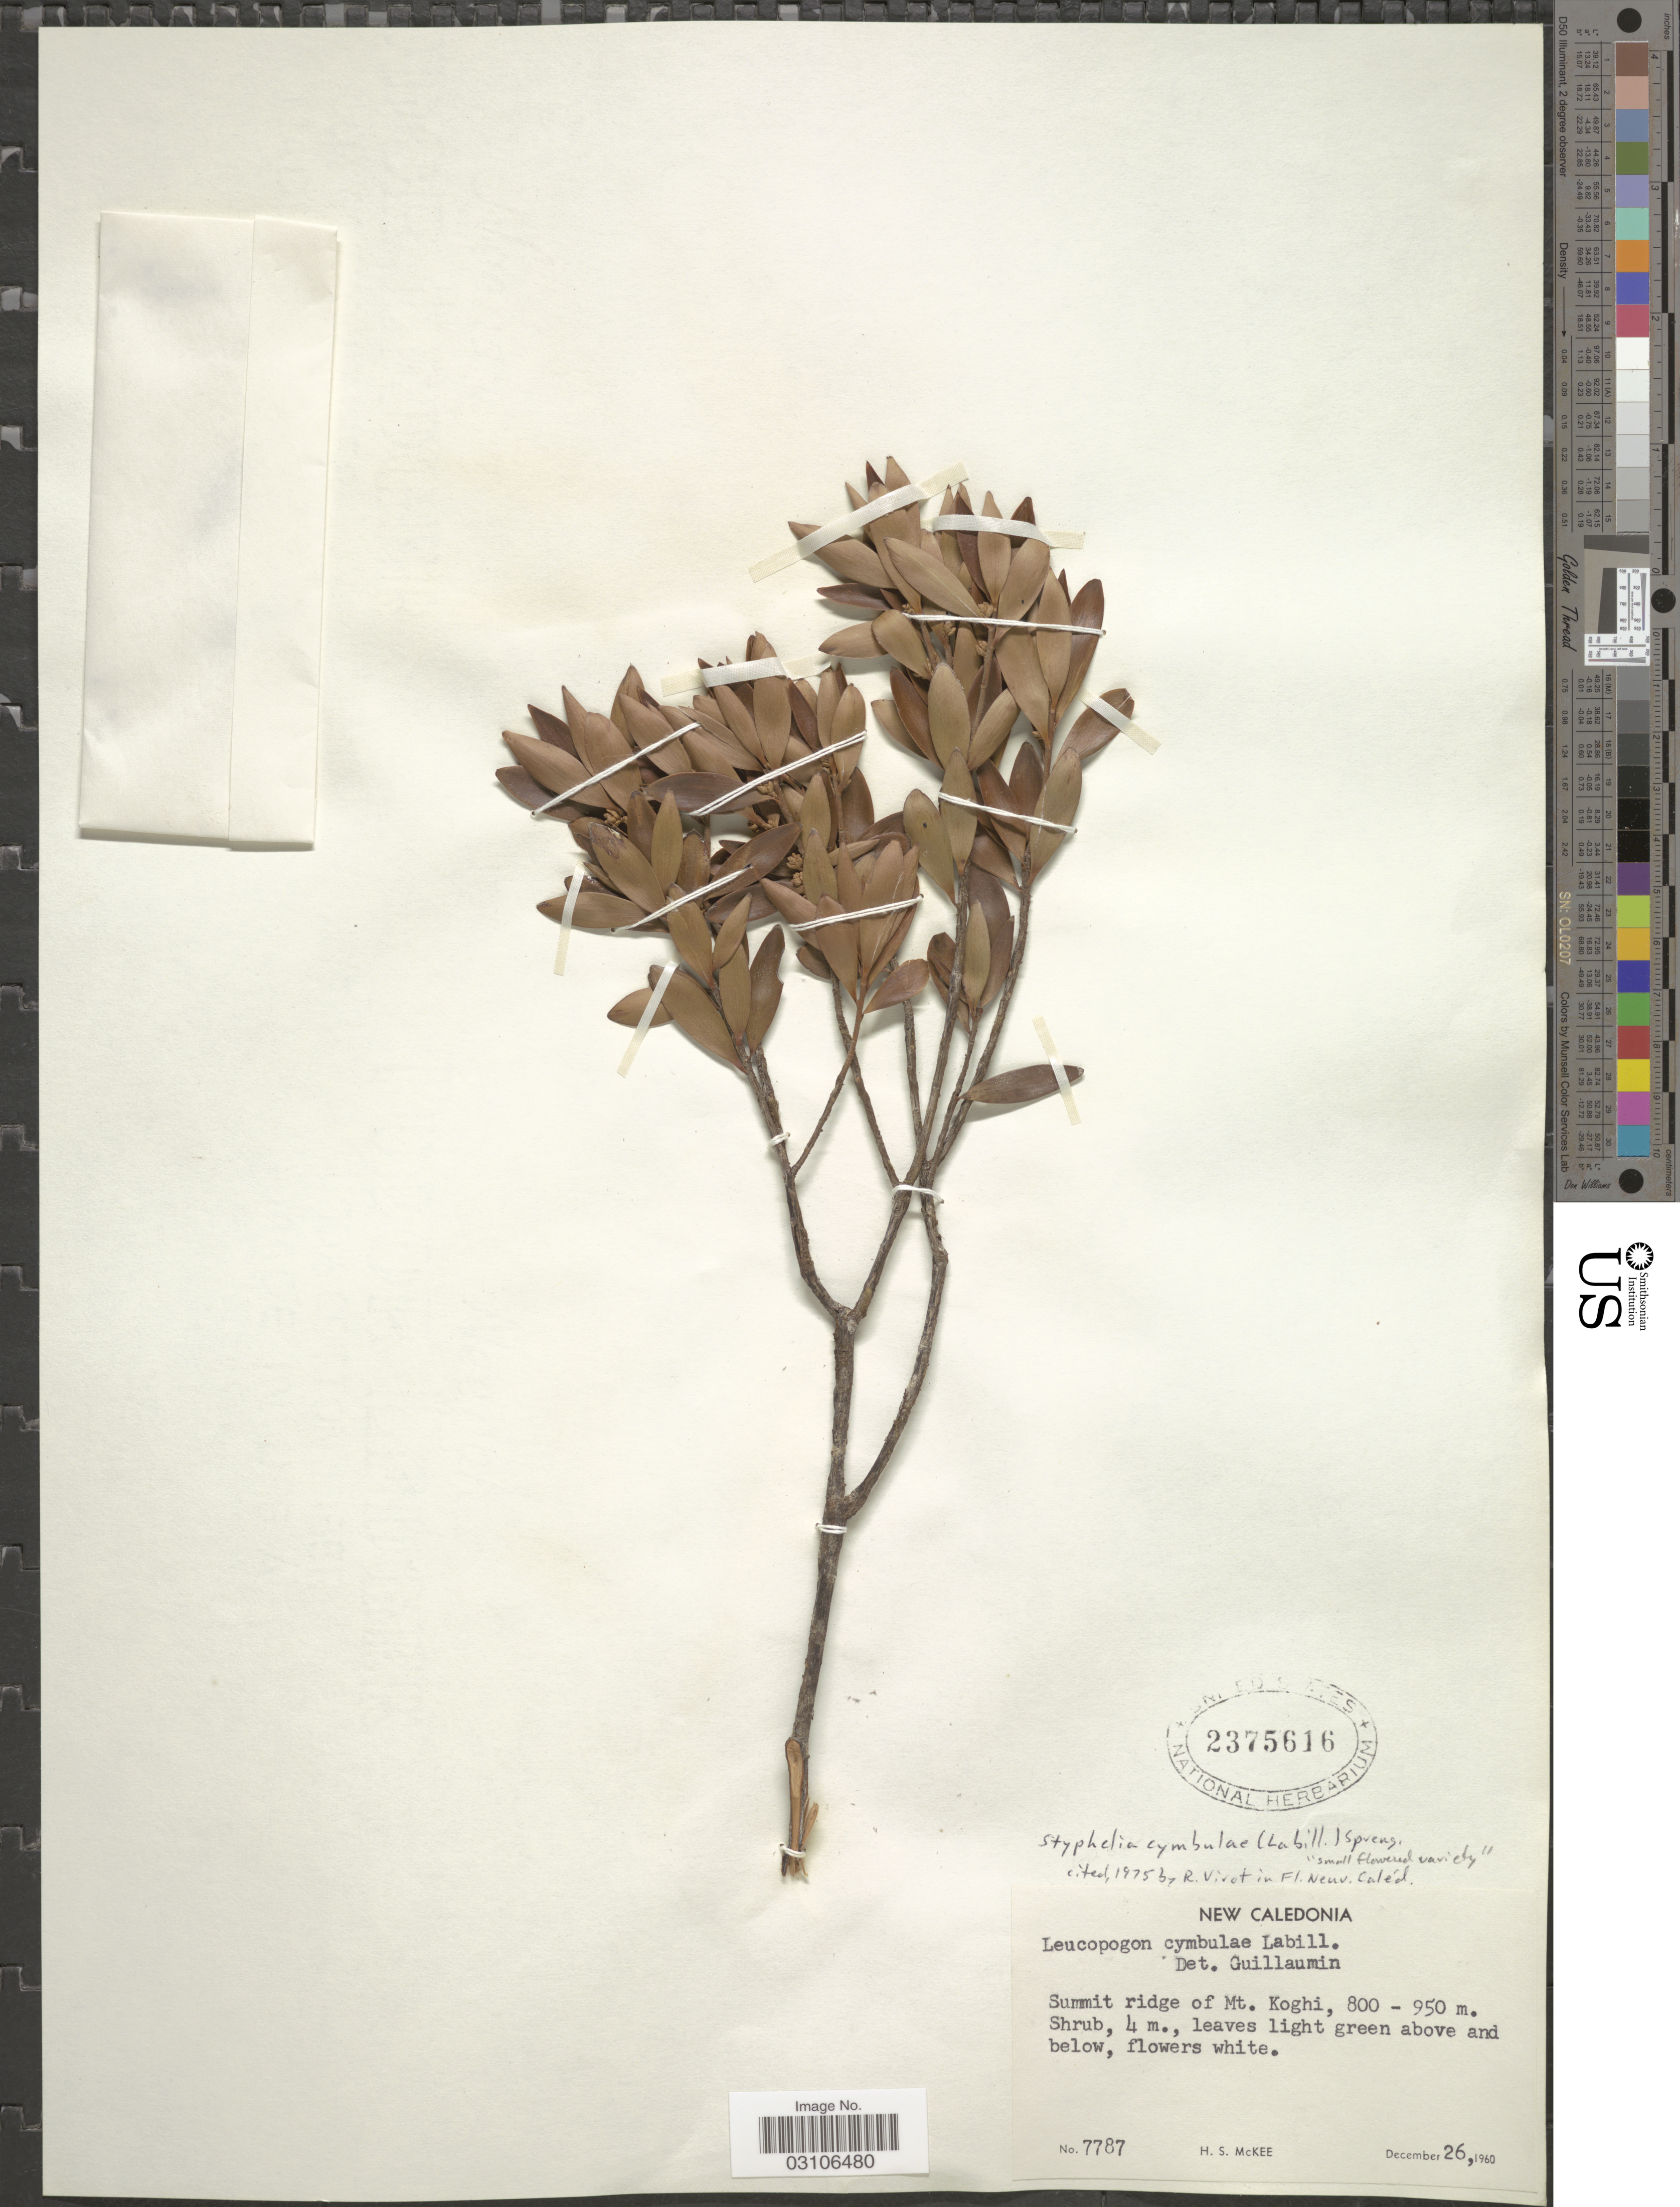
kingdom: Plantae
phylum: Tracheophyta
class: Magnoliopsida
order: Ericales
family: Ericaceae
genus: Styphelia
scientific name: Styphelia cymbulae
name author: (Labill.) Spreng.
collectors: H. S. McKee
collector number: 7782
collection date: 1960-12-26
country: New Caledonia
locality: Summit ridge of Mt. Koghi.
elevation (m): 800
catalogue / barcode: US 2375616